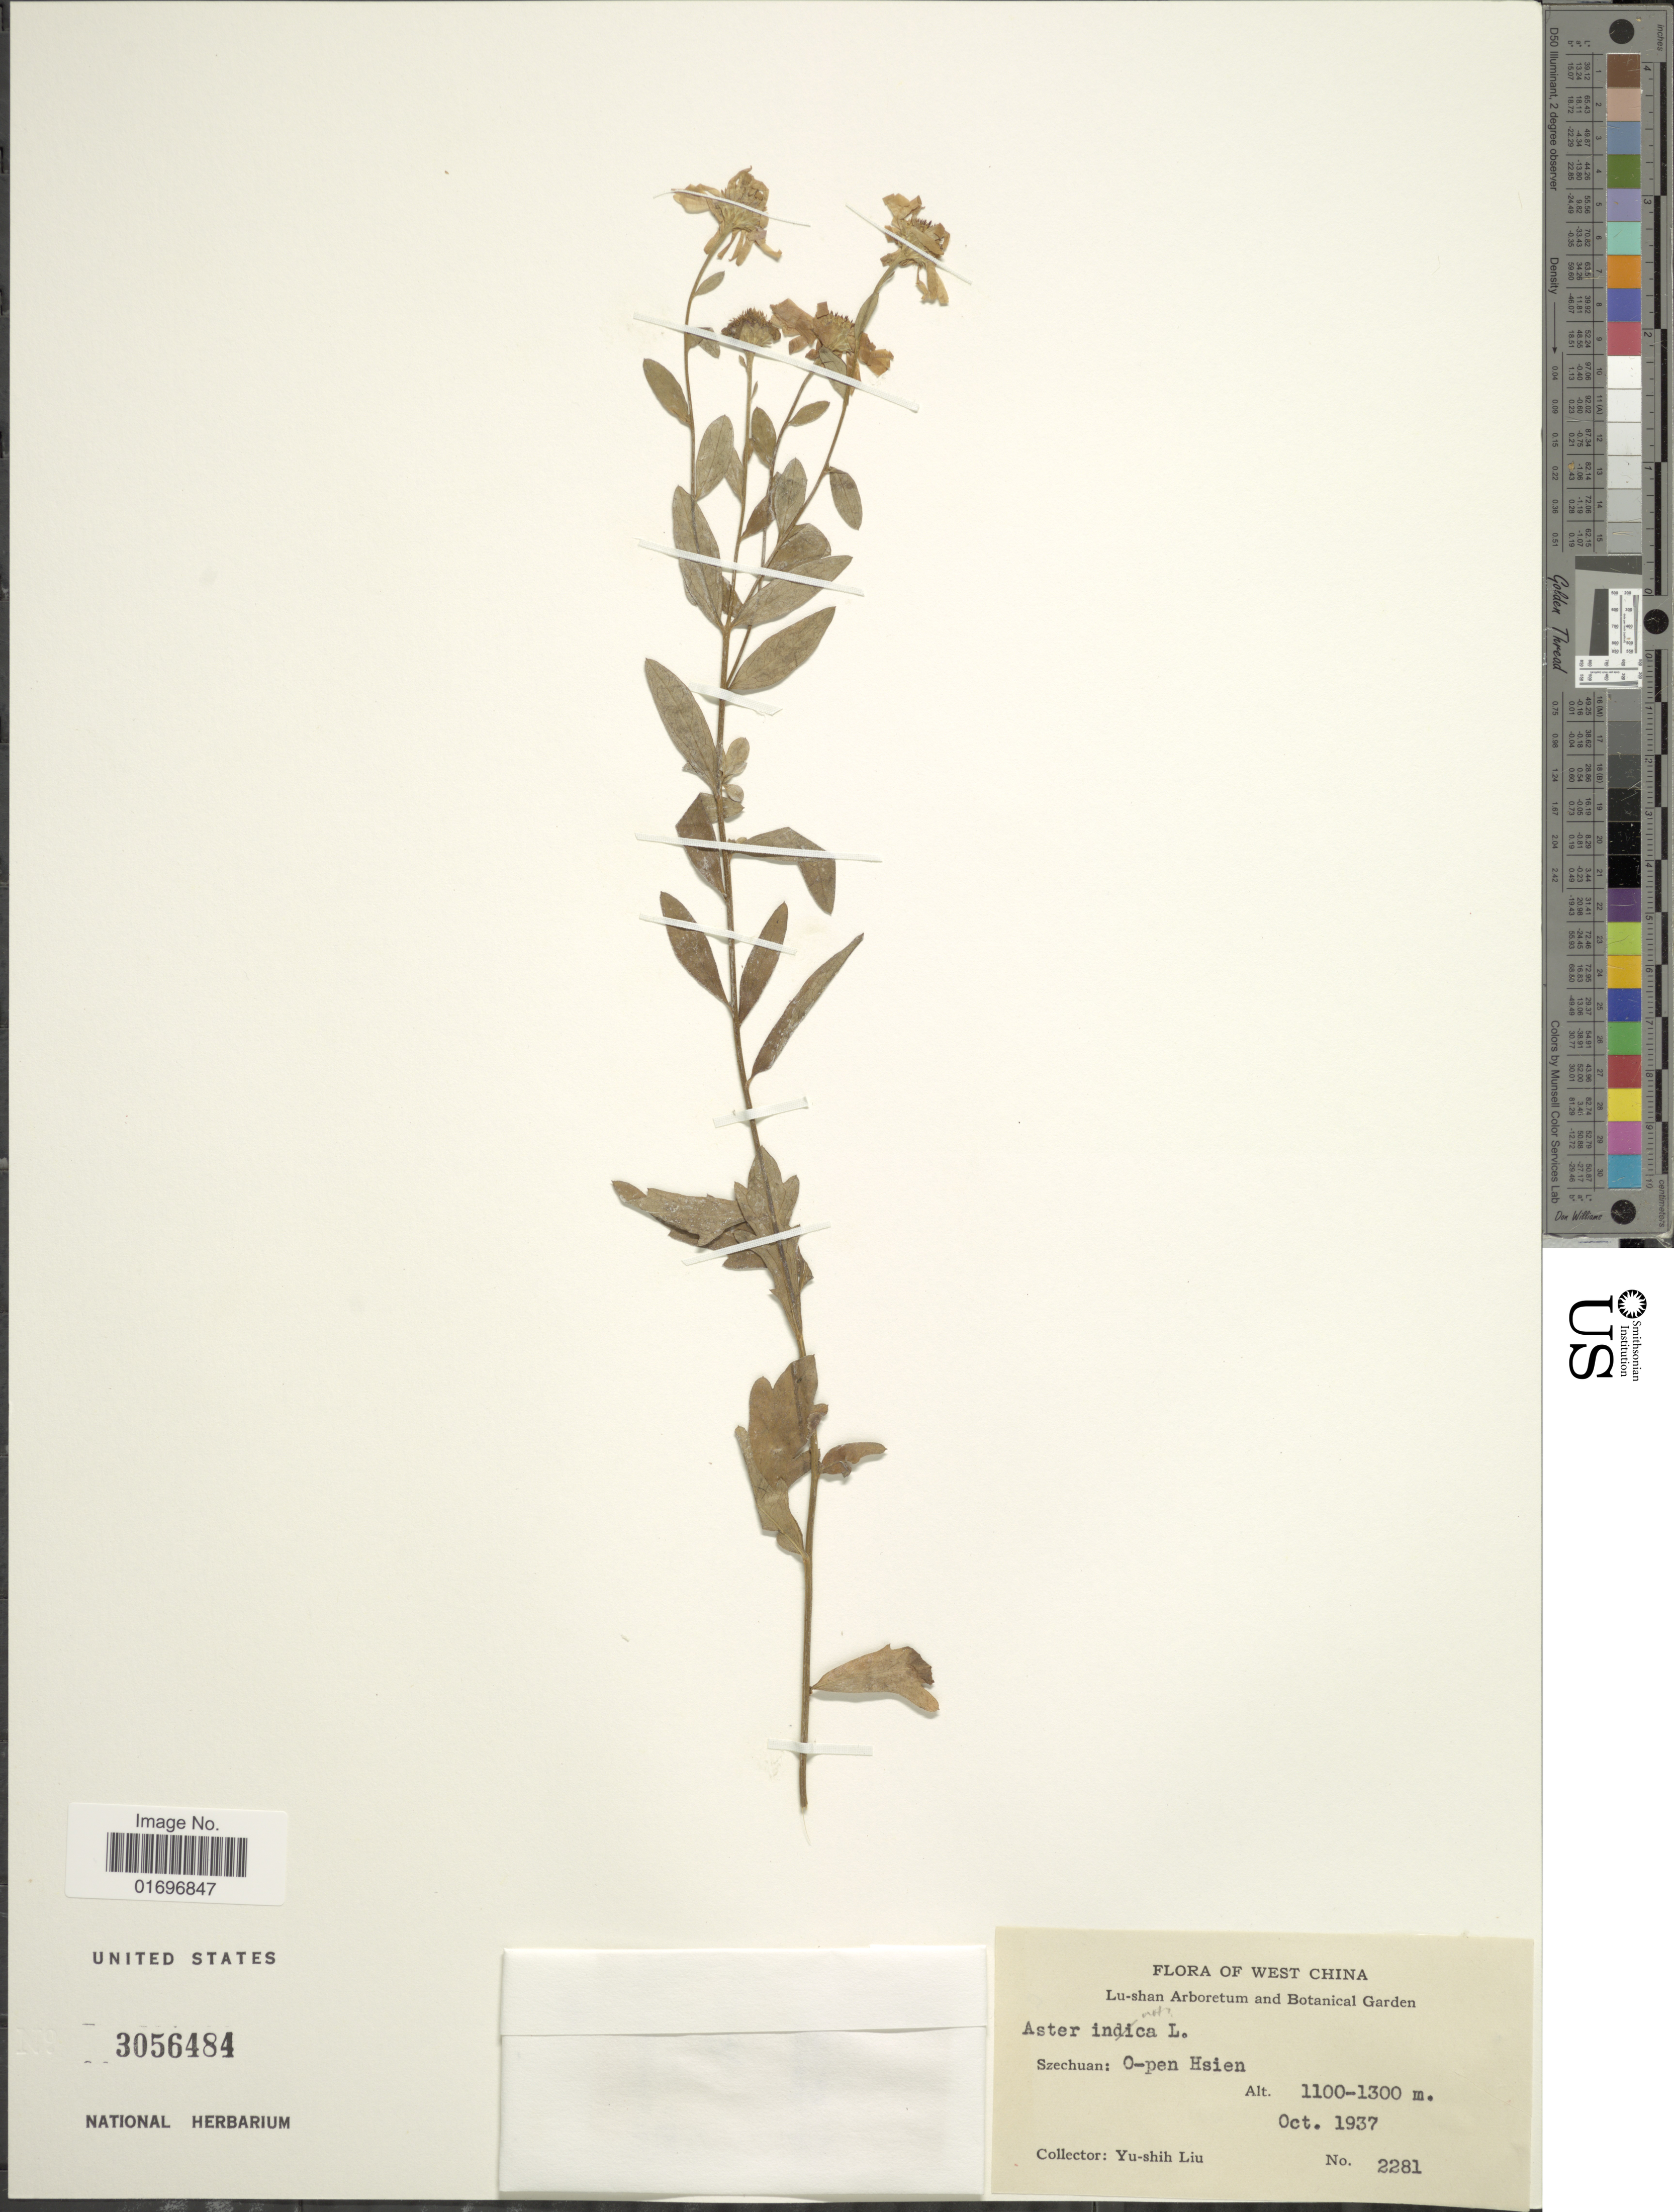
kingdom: Plantae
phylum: Tracheophyta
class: Magnoliopsida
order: Asterales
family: Asteraceae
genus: Aster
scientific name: Aster sp.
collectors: Y.-S. Liu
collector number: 2281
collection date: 1937-10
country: China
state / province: Sichuan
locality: West China. Szechuan: O-pen Hsien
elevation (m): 1100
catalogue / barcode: US 3056484